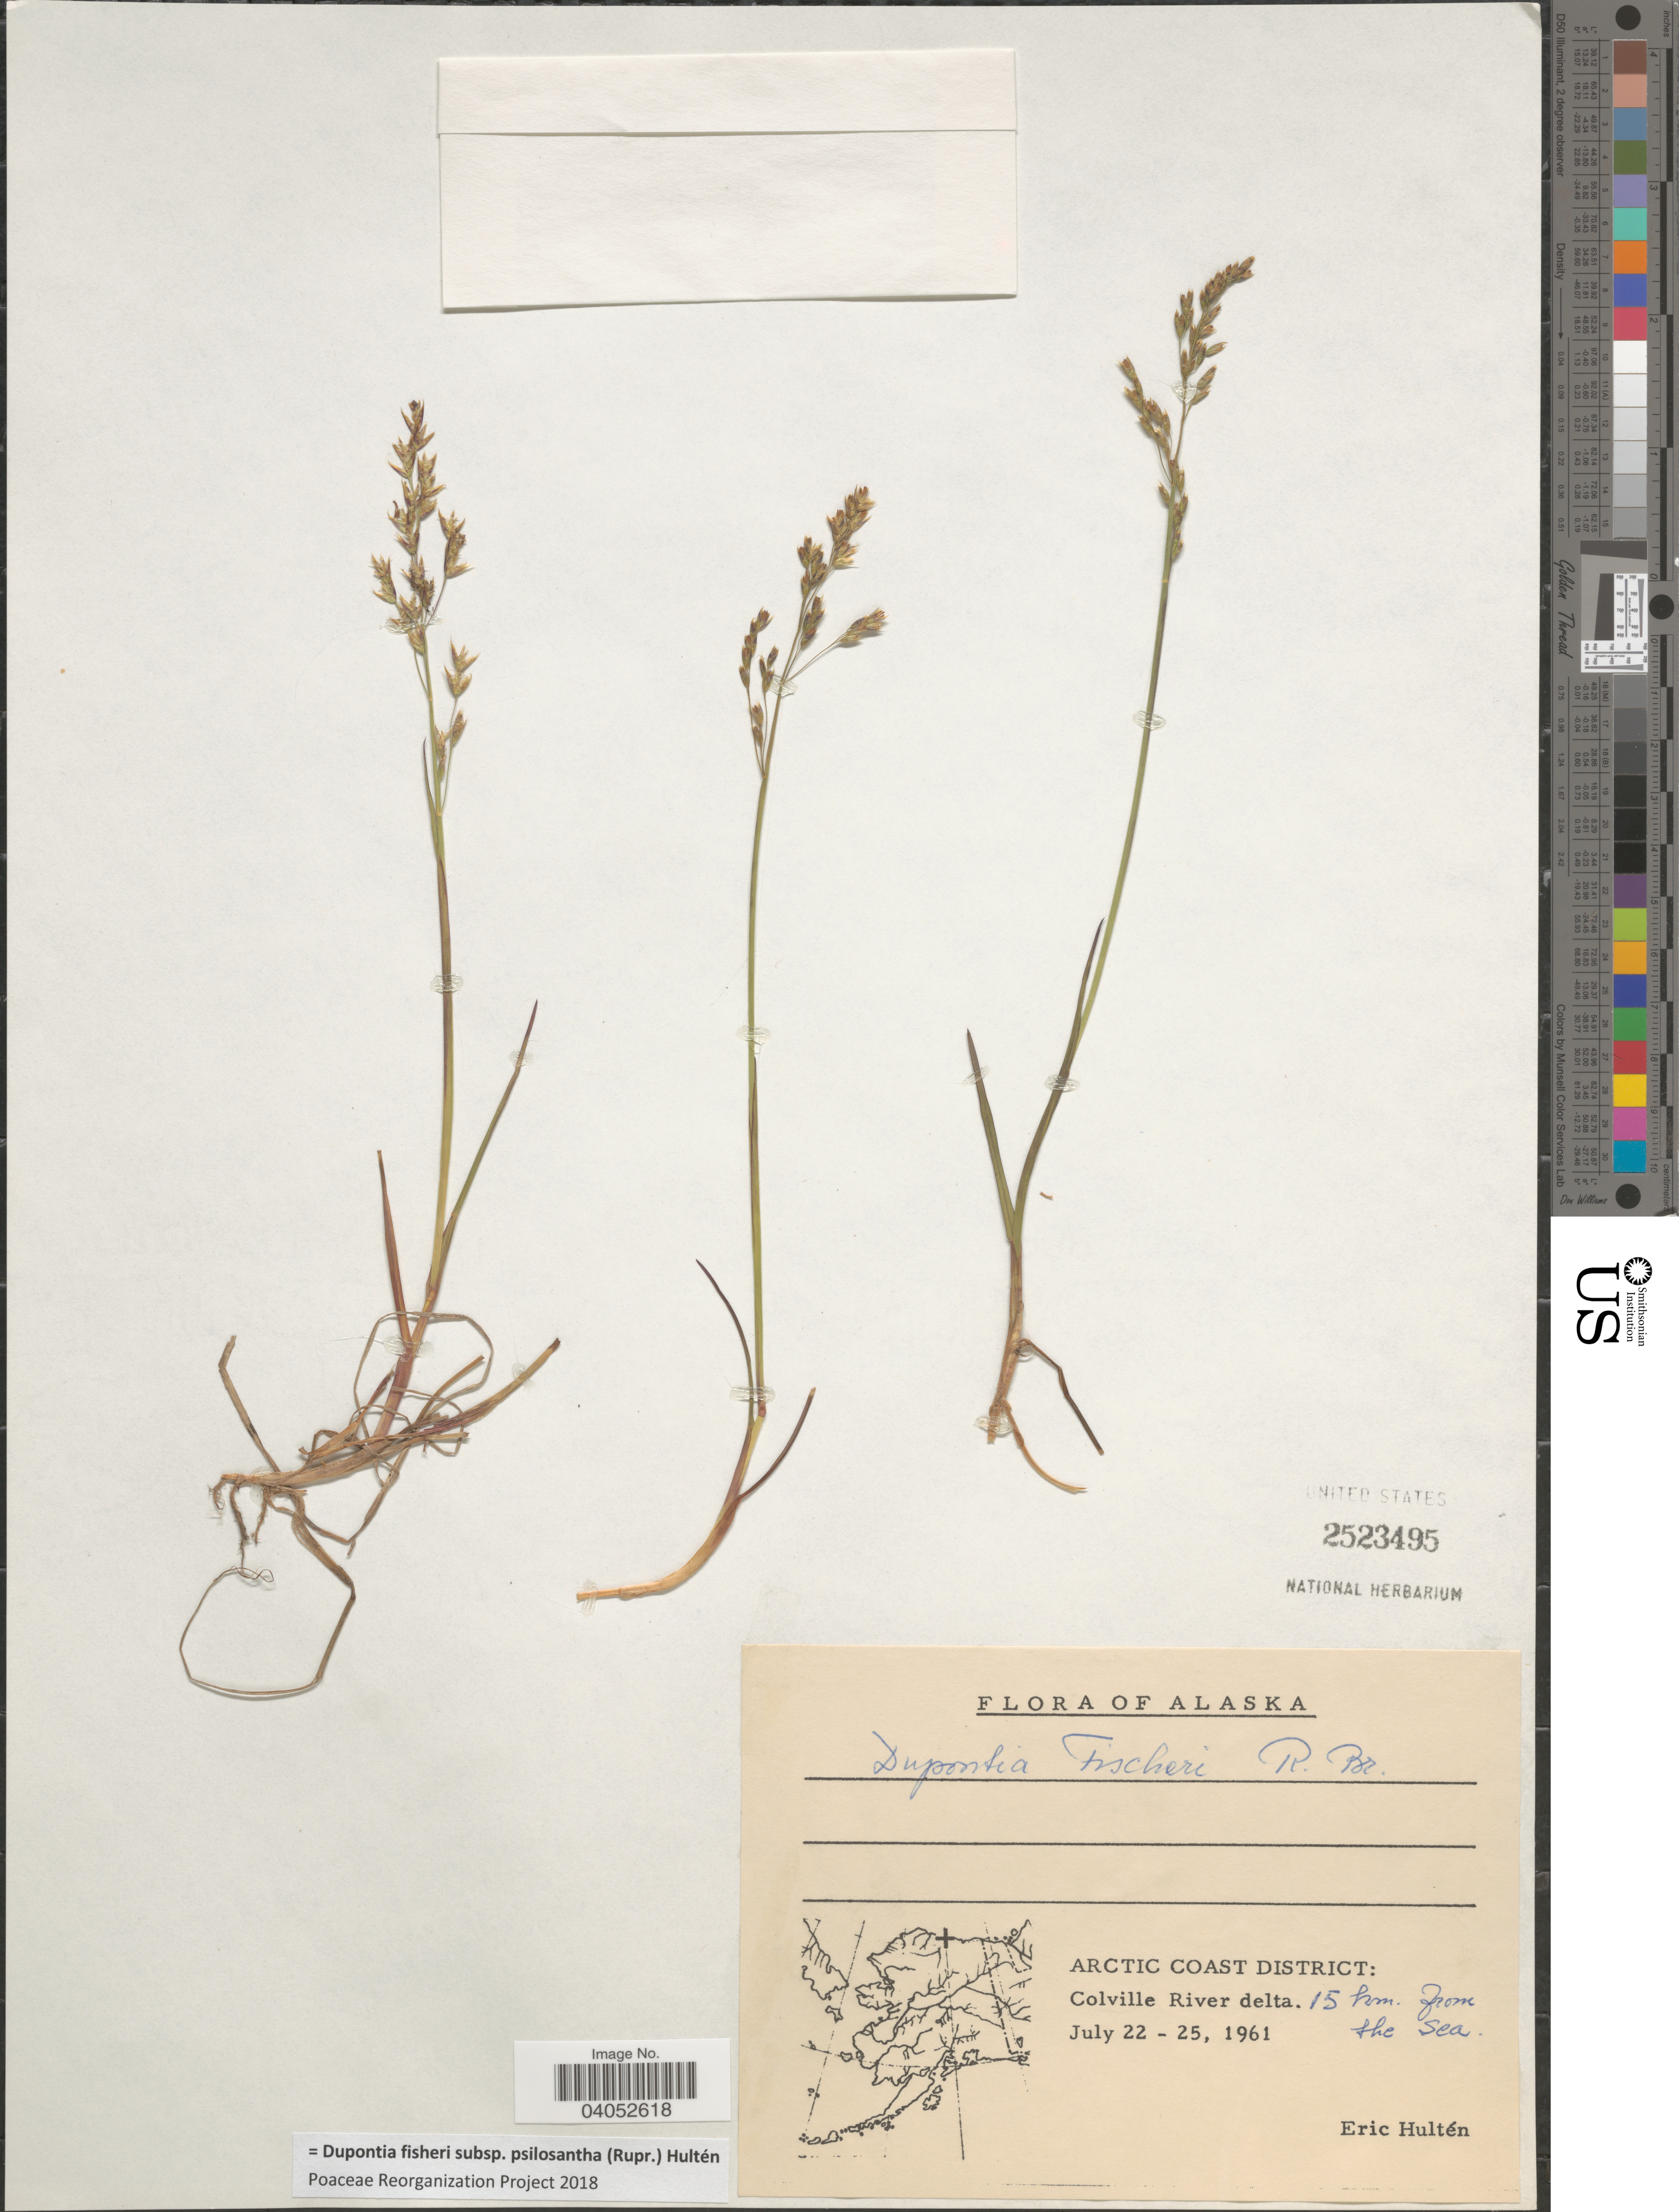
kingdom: Plantae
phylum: Tracheophyta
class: Liliopsida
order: Poales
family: Poaceae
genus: Dupontia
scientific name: Dupontia fisheri subsp. psilosantha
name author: (Rupr.) Hultén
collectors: E. G. Hultén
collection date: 1961-07-22/1961-07-25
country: United States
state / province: Alaska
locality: Arctic Coast District: Colville River delta. 15 km. from the Sea.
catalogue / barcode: US 2523495